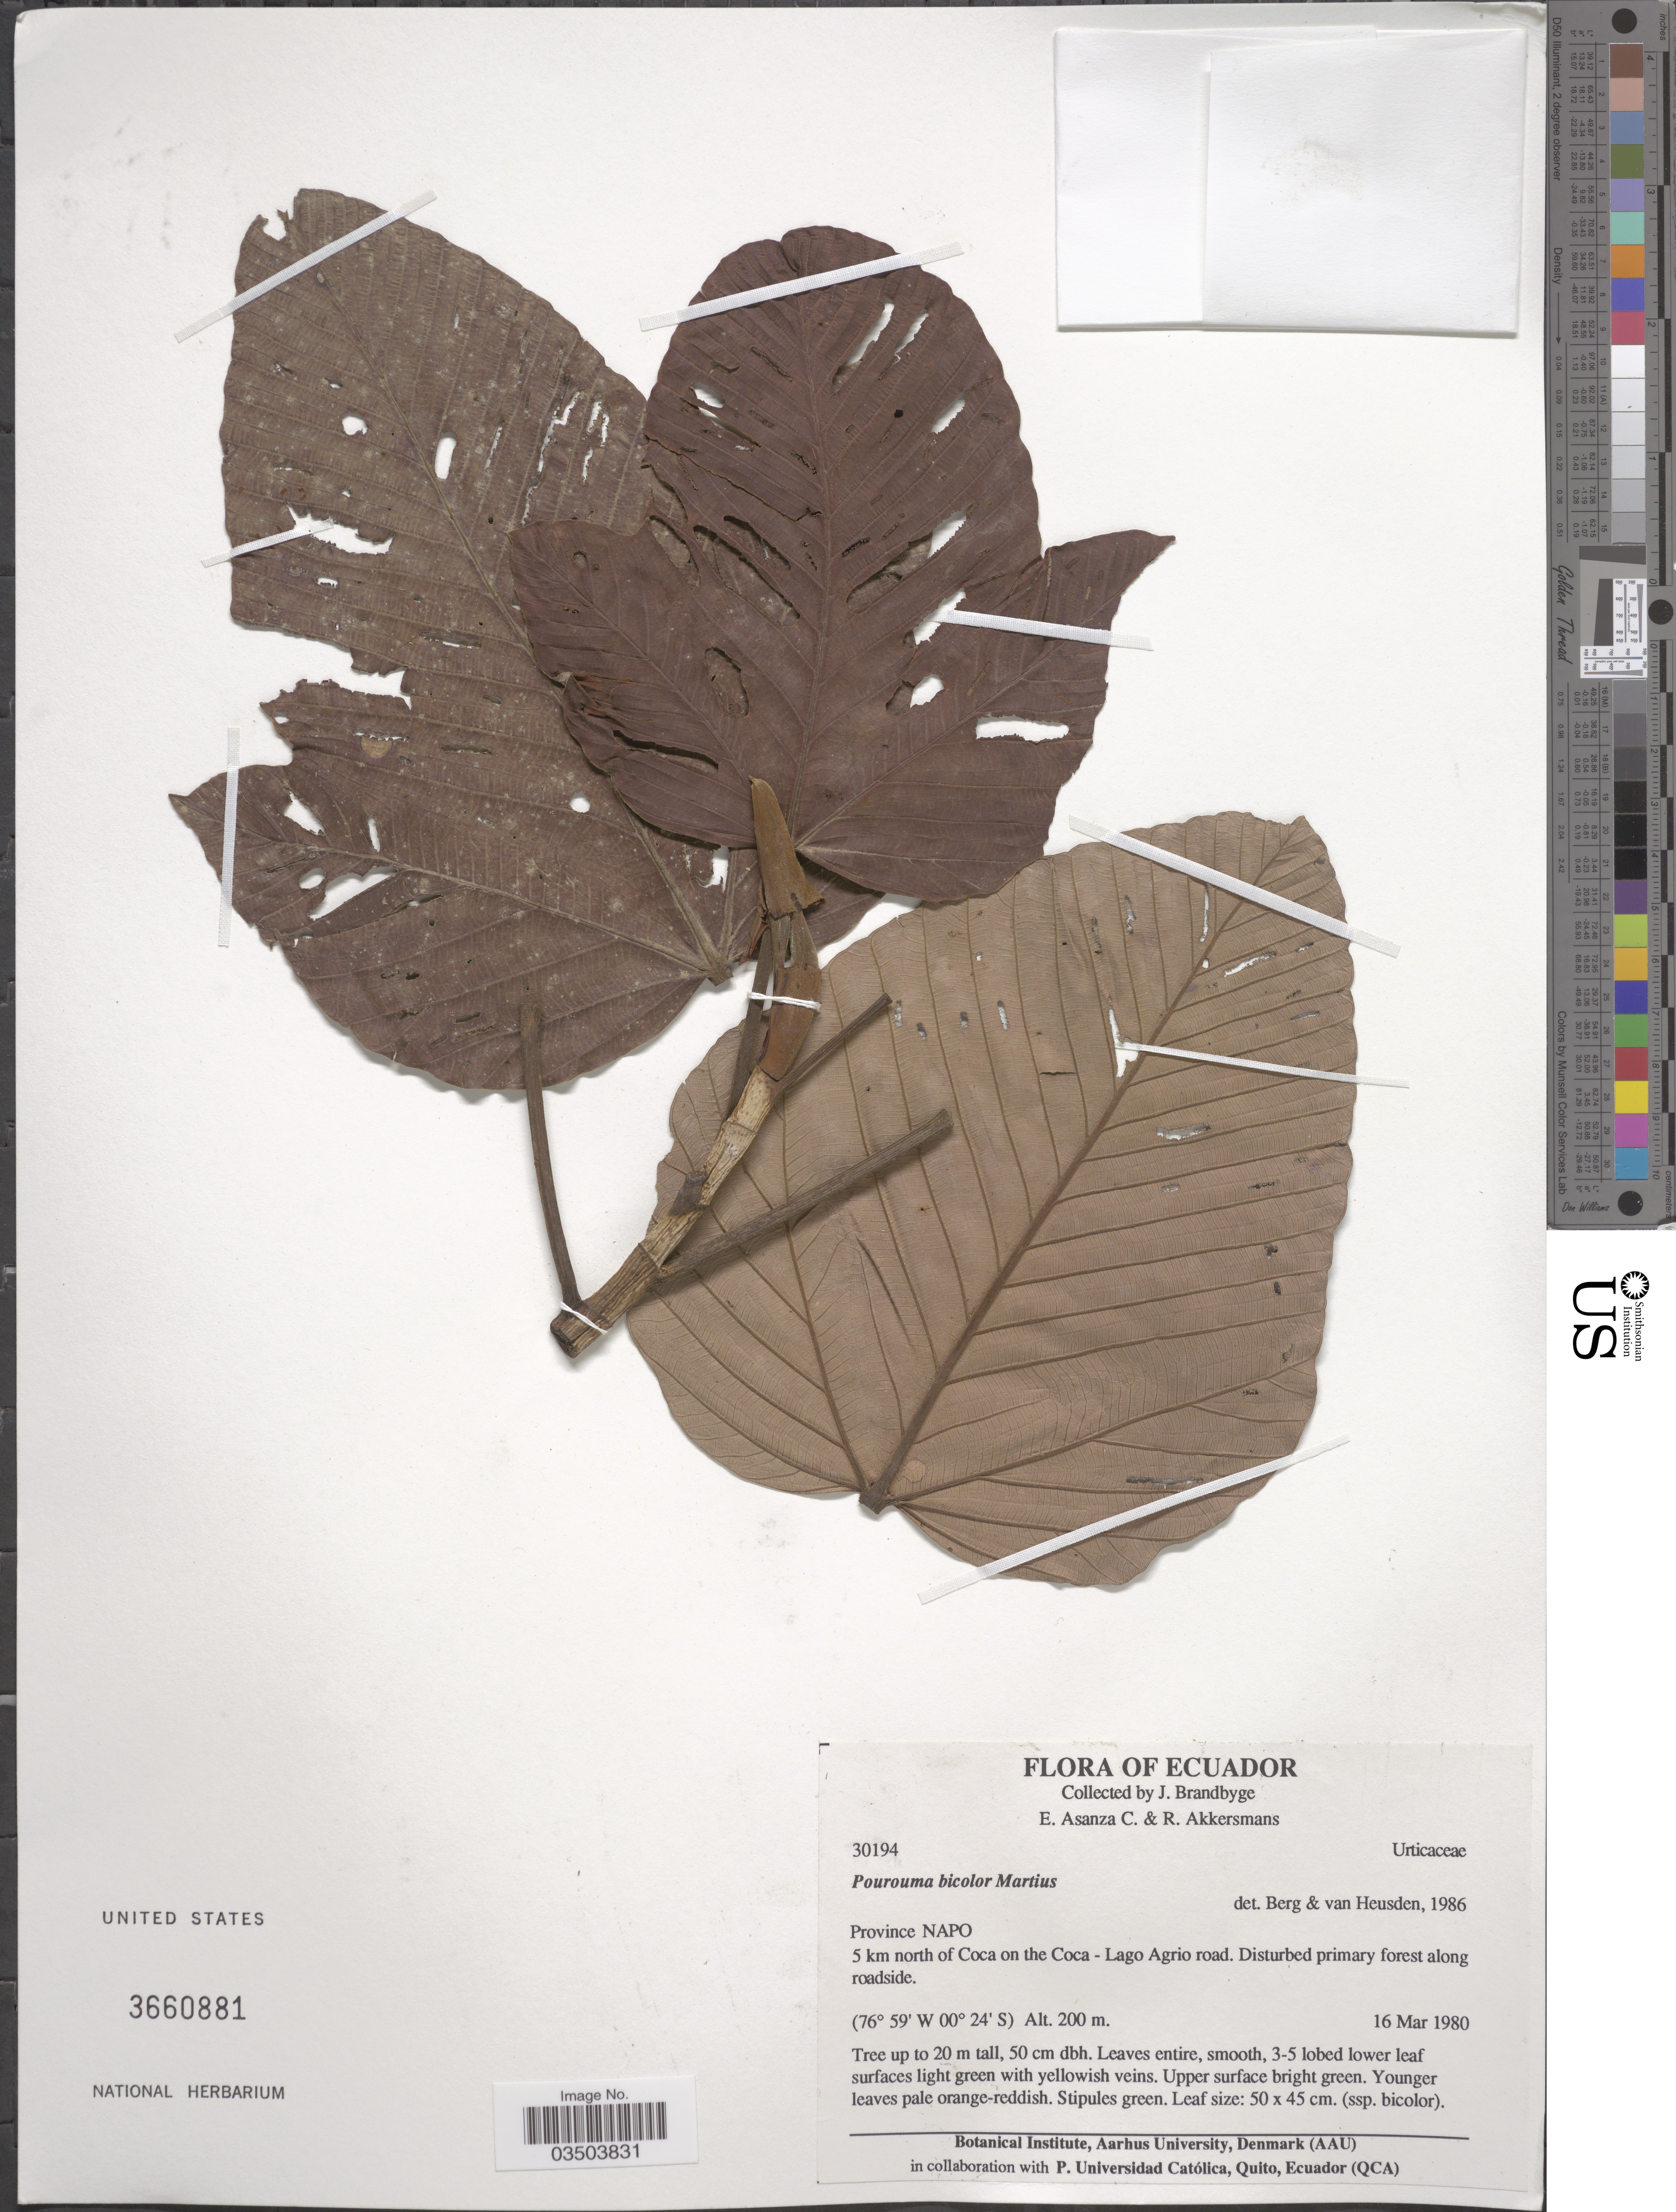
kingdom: Plantae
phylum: Tracheophyta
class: Magnoliopsida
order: Rosales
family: Urticaceae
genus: Pourouma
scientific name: Pourouma bicolor subsp. bicolor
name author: Mart.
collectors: J. Brandbyge, E. Asanza C. & R. Akkersmans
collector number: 30194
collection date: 1980-03-16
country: Ecuador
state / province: Napo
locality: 5 km north of Coca on the Coca - Lago Agrio road.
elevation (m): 200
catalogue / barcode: US 3660881